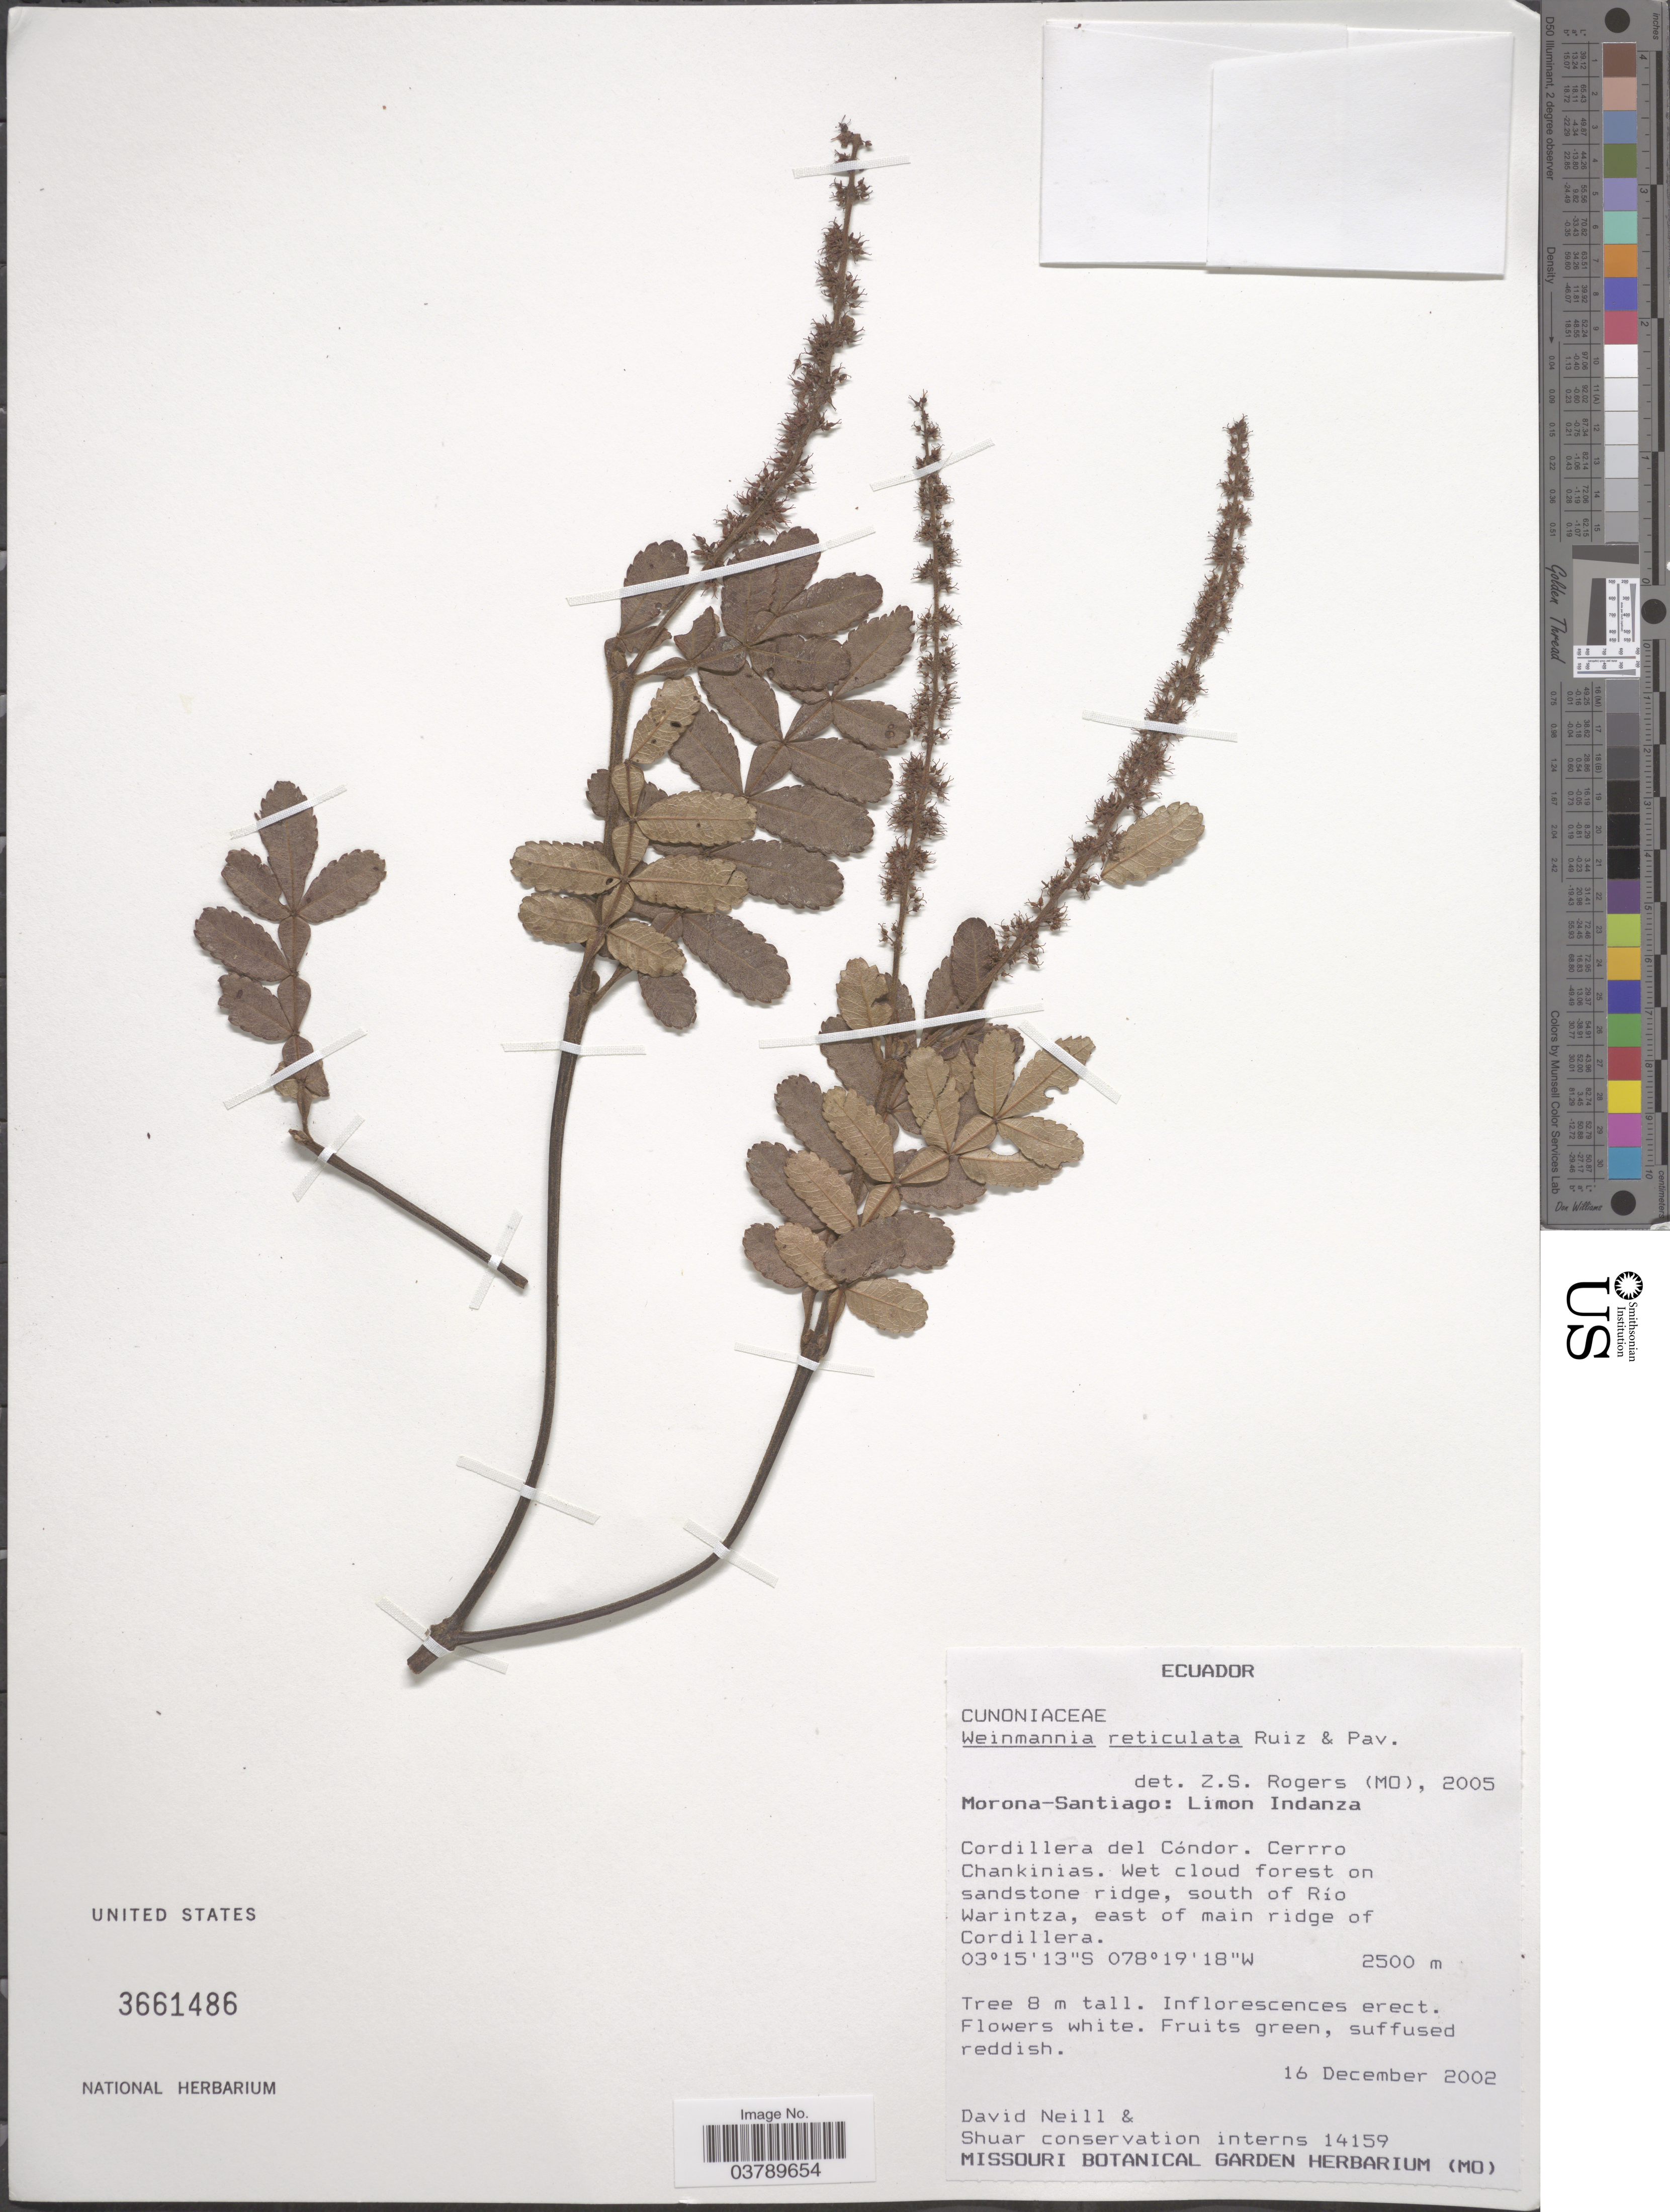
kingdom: Plantae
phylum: Tracheophyta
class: Magnoliopsida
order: Oxalidales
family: Cunoniaceae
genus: Weinmannia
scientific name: Weinmannia reticulata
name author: Ruiz & Pav.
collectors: D. Neill & Shuar conservation interns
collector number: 14159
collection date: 2002-12-16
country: Ecuador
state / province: Morona-Santiago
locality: Limon Indanza. Cordillera del Cóndor. Cerro Chankinias. South of Río Warintza, east of main ridge of Cordillera.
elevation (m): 2500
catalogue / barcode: US 3661486